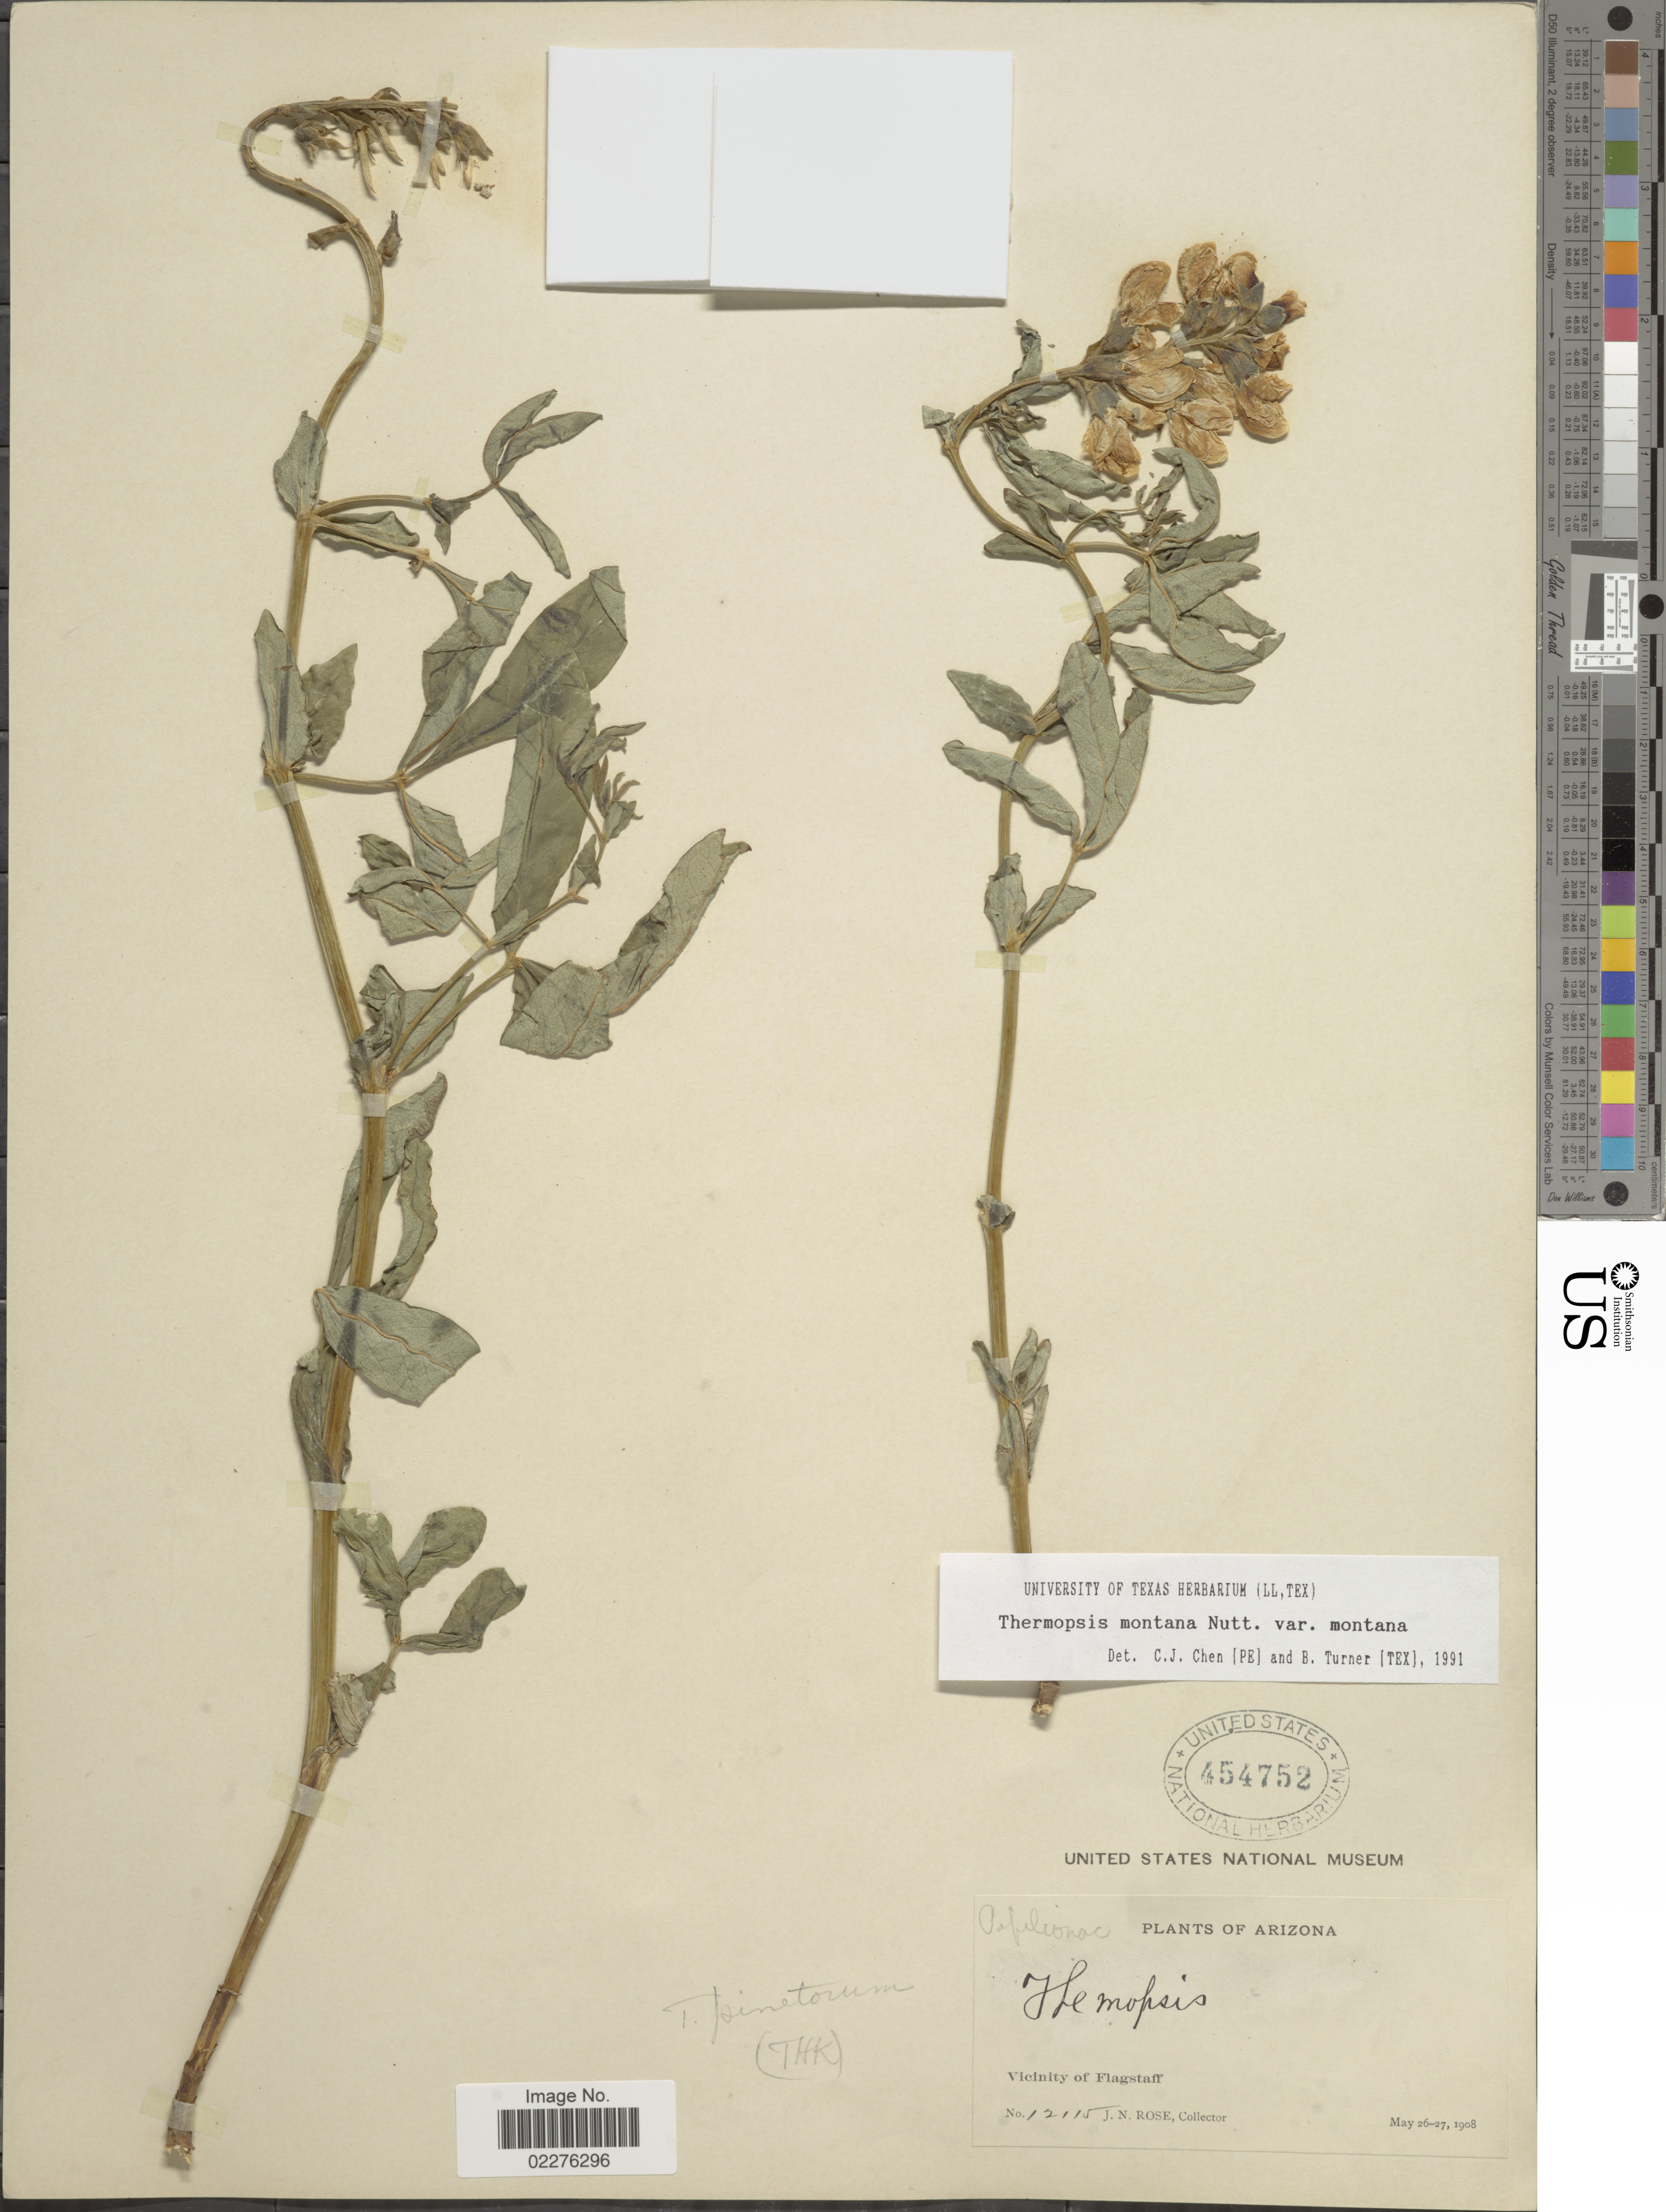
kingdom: Plantae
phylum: Tracheophyta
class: Magnoliopsida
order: Fabales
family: Fabaceae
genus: Thermopsis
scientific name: Thermopsis montana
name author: Nutt.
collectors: J. N. Rose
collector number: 12115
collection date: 1908-05-26/1908-05-27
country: United States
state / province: Arizona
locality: Vicinity of Flagstaff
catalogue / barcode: US 454752